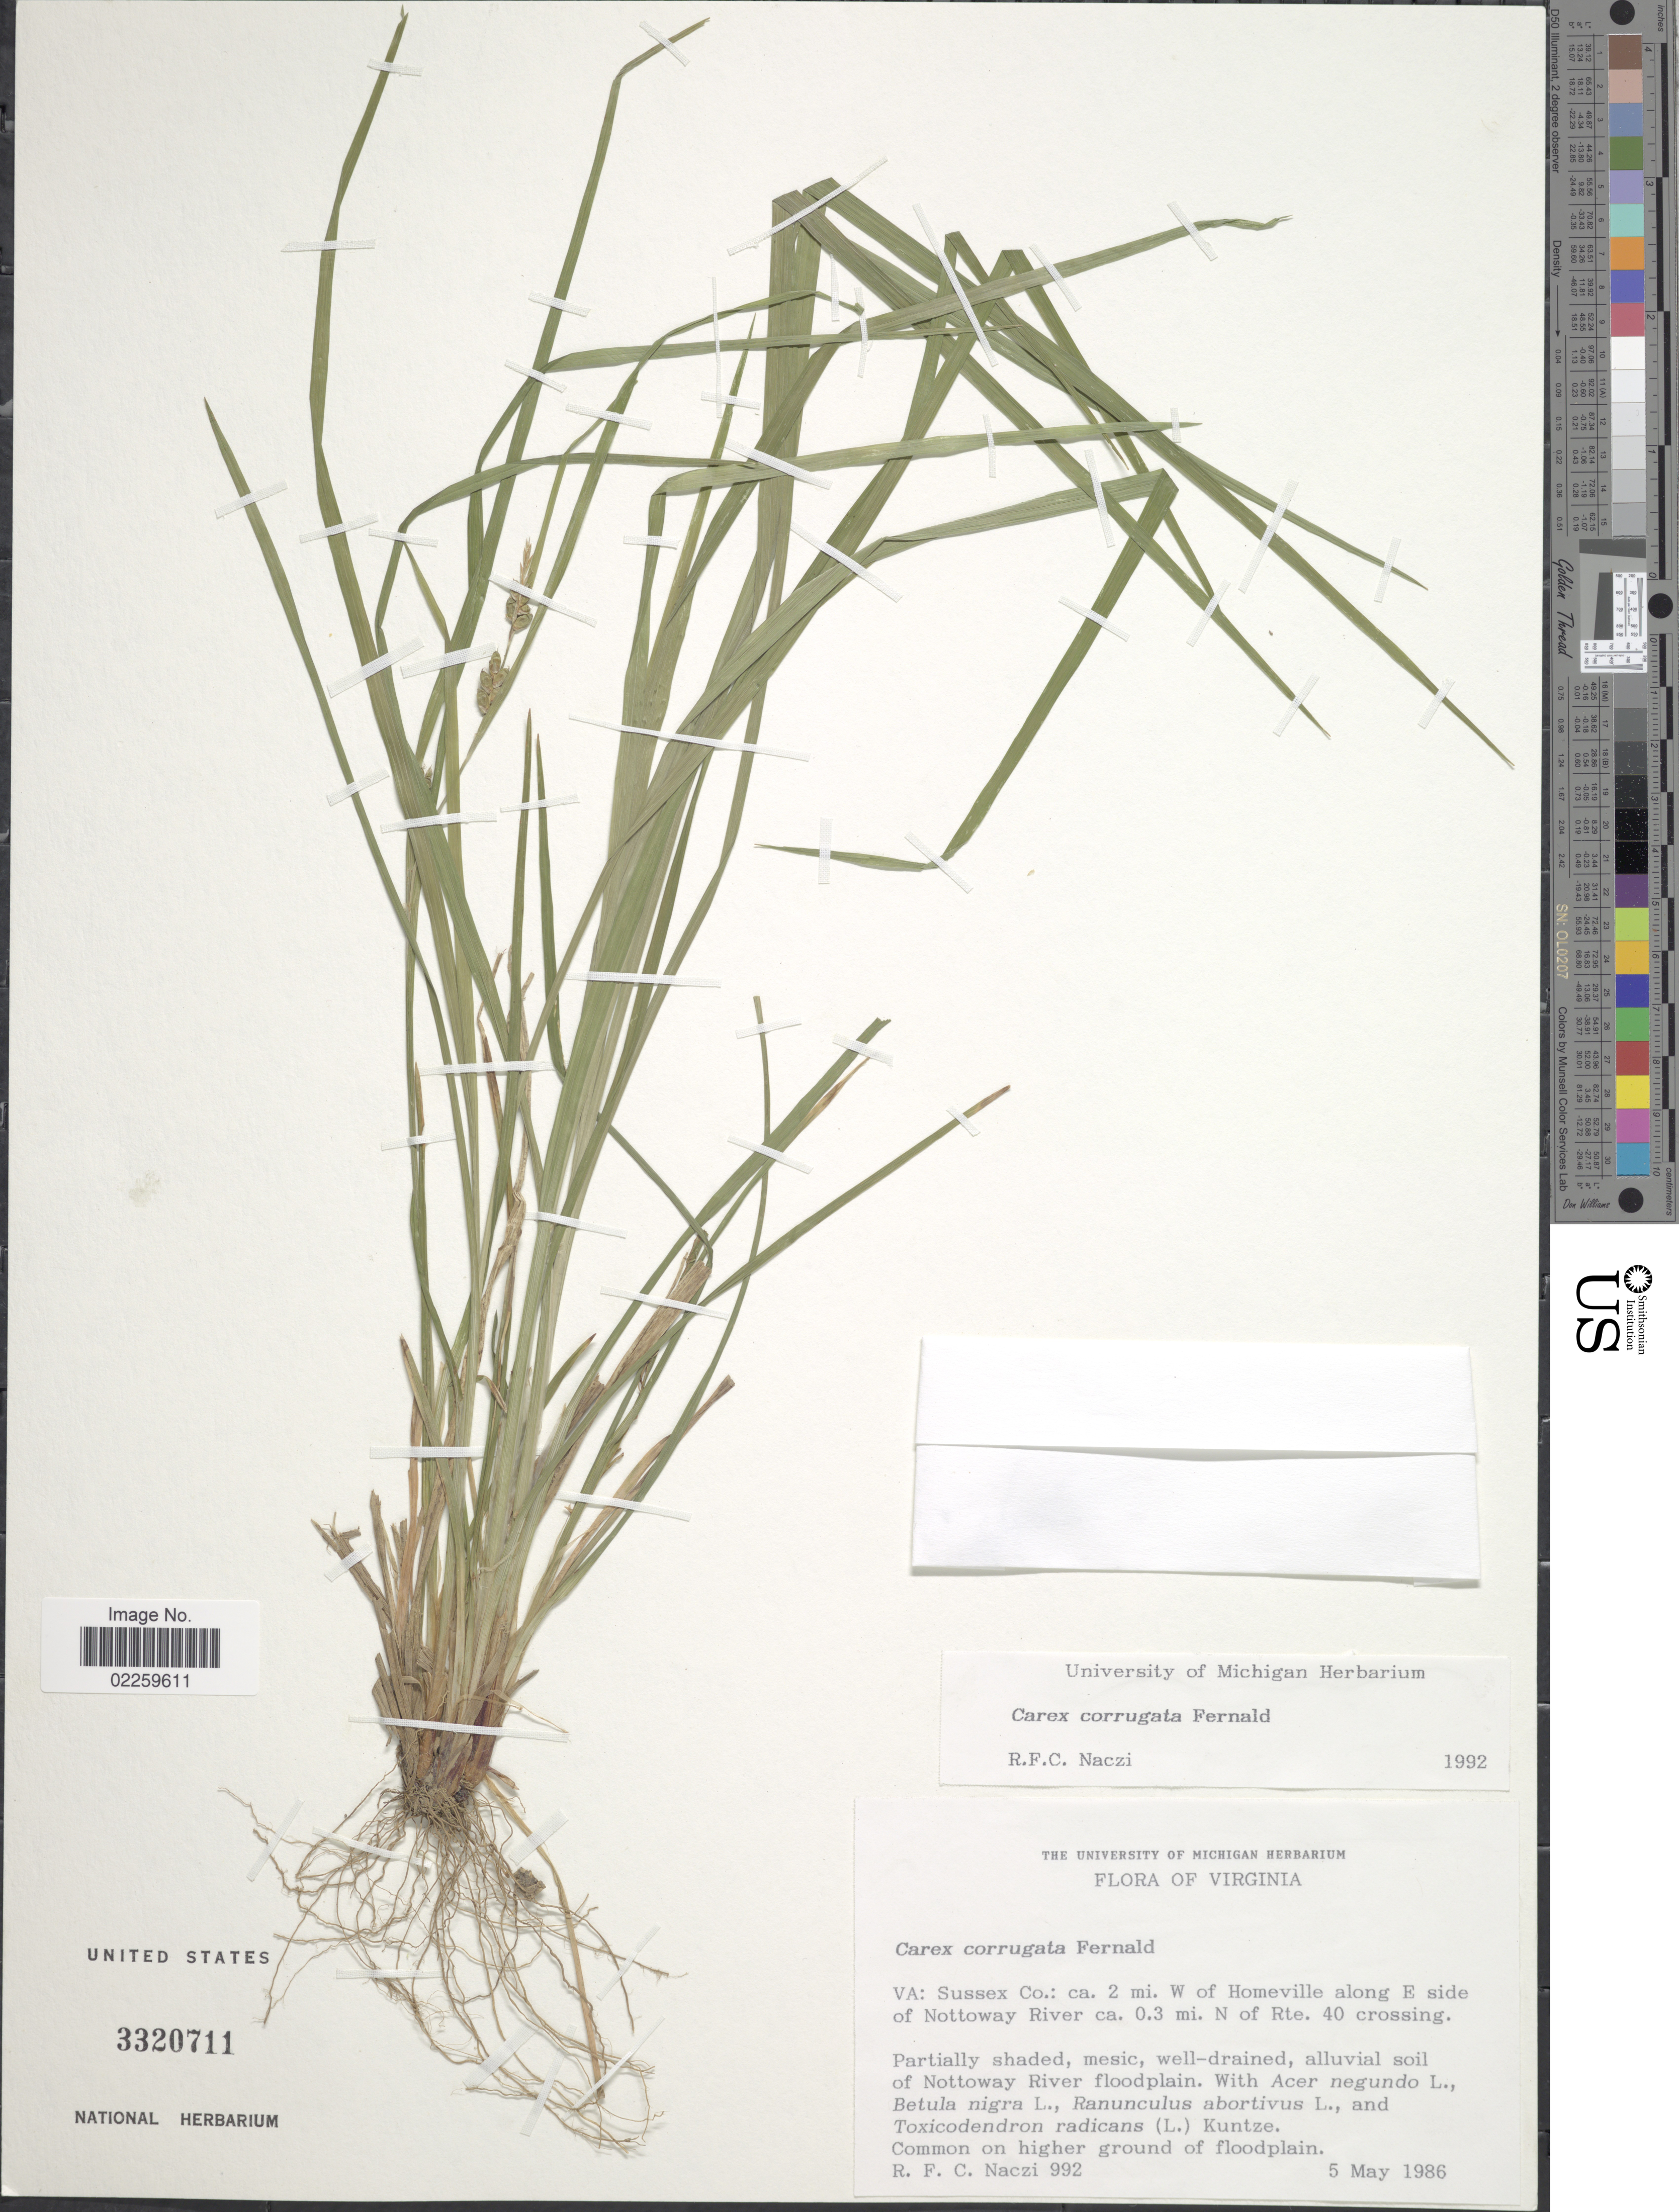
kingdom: Plantae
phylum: Tracheophyta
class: Liliopsida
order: Poales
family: Cyperaceae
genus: Carex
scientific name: Carex corrugata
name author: Fernald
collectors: R. F. C. Naczi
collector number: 992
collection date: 1986-05-05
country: United States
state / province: Virginia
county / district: Sussex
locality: Virginia. VA: Sussex Co.: ca. 2 mi. W of Homeville along E side of Nottoway River ca. 0.3 mi. N of Rte. 40 crossing.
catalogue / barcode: US 3320711